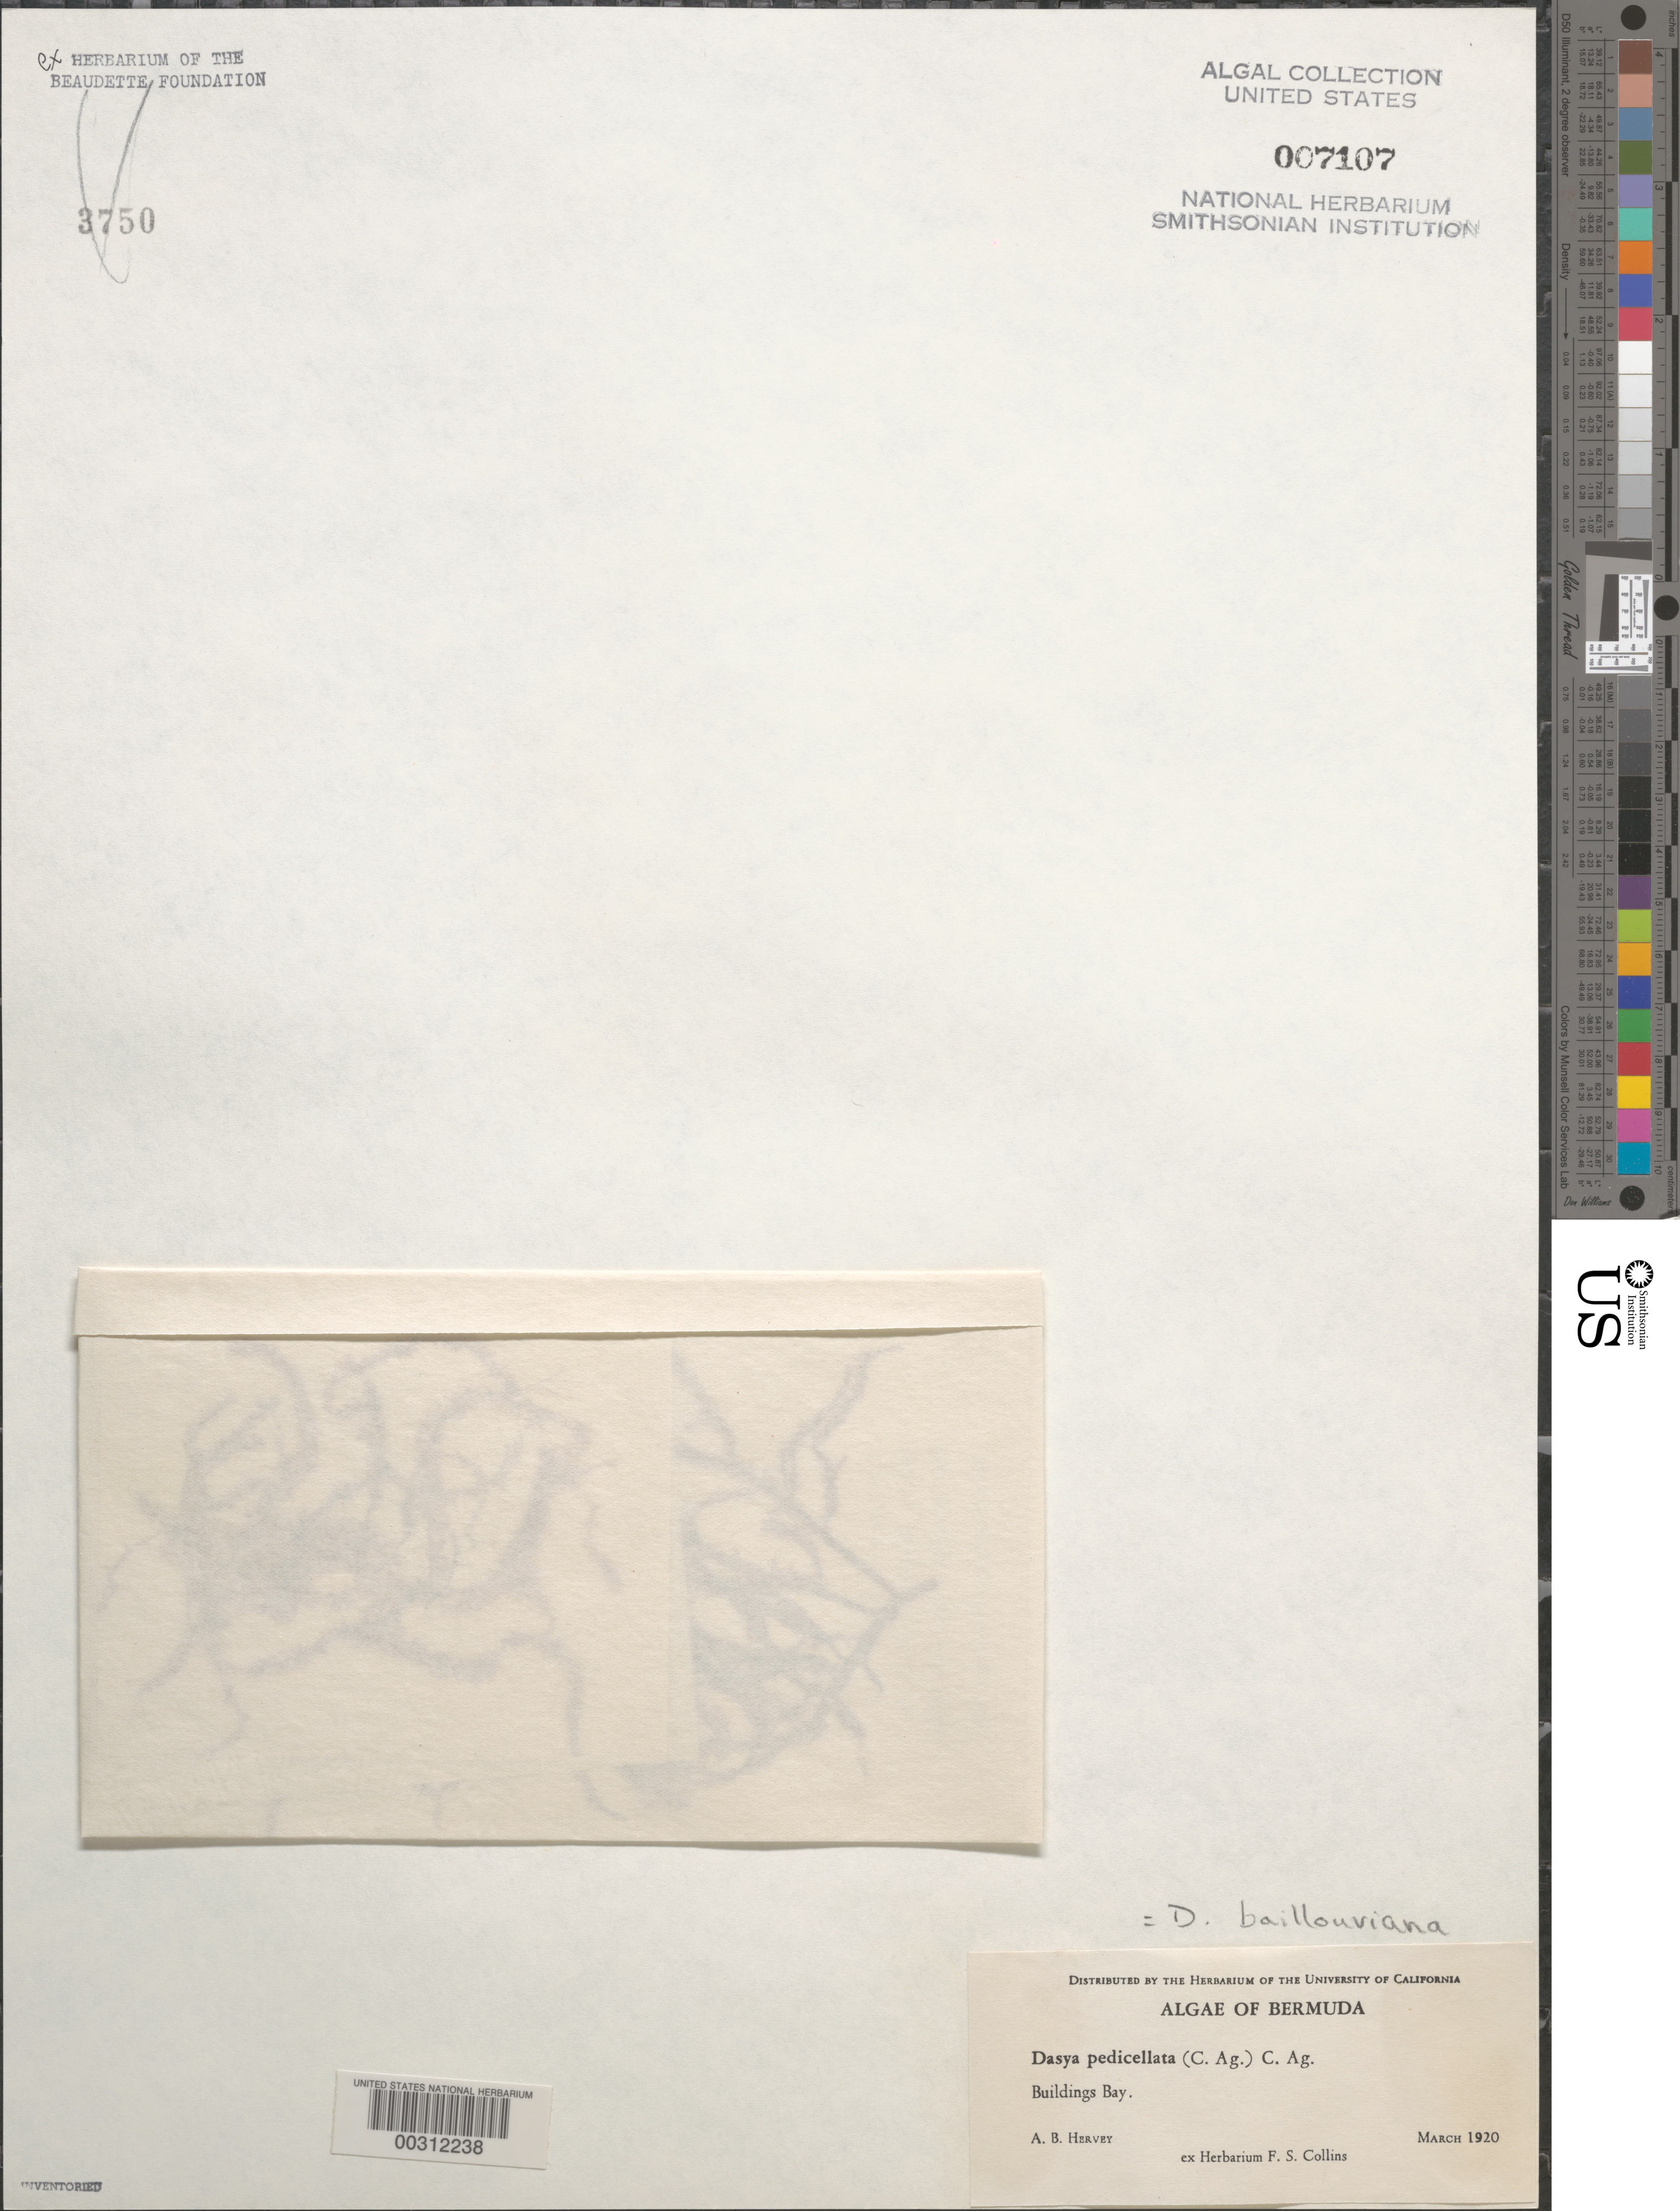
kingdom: Plantae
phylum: Rhodophyta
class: Florideophyceae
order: Ceramiales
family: Dasyaceae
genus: Dasya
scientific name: Dasya pedicellata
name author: (C. Agardh) C. Agardh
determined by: Algae name updating Project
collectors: A. B. Hervey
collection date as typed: Mar 1920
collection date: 1920-03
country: Bermuda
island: St. George's Island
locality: Buildings Bay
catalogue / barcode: US 7107